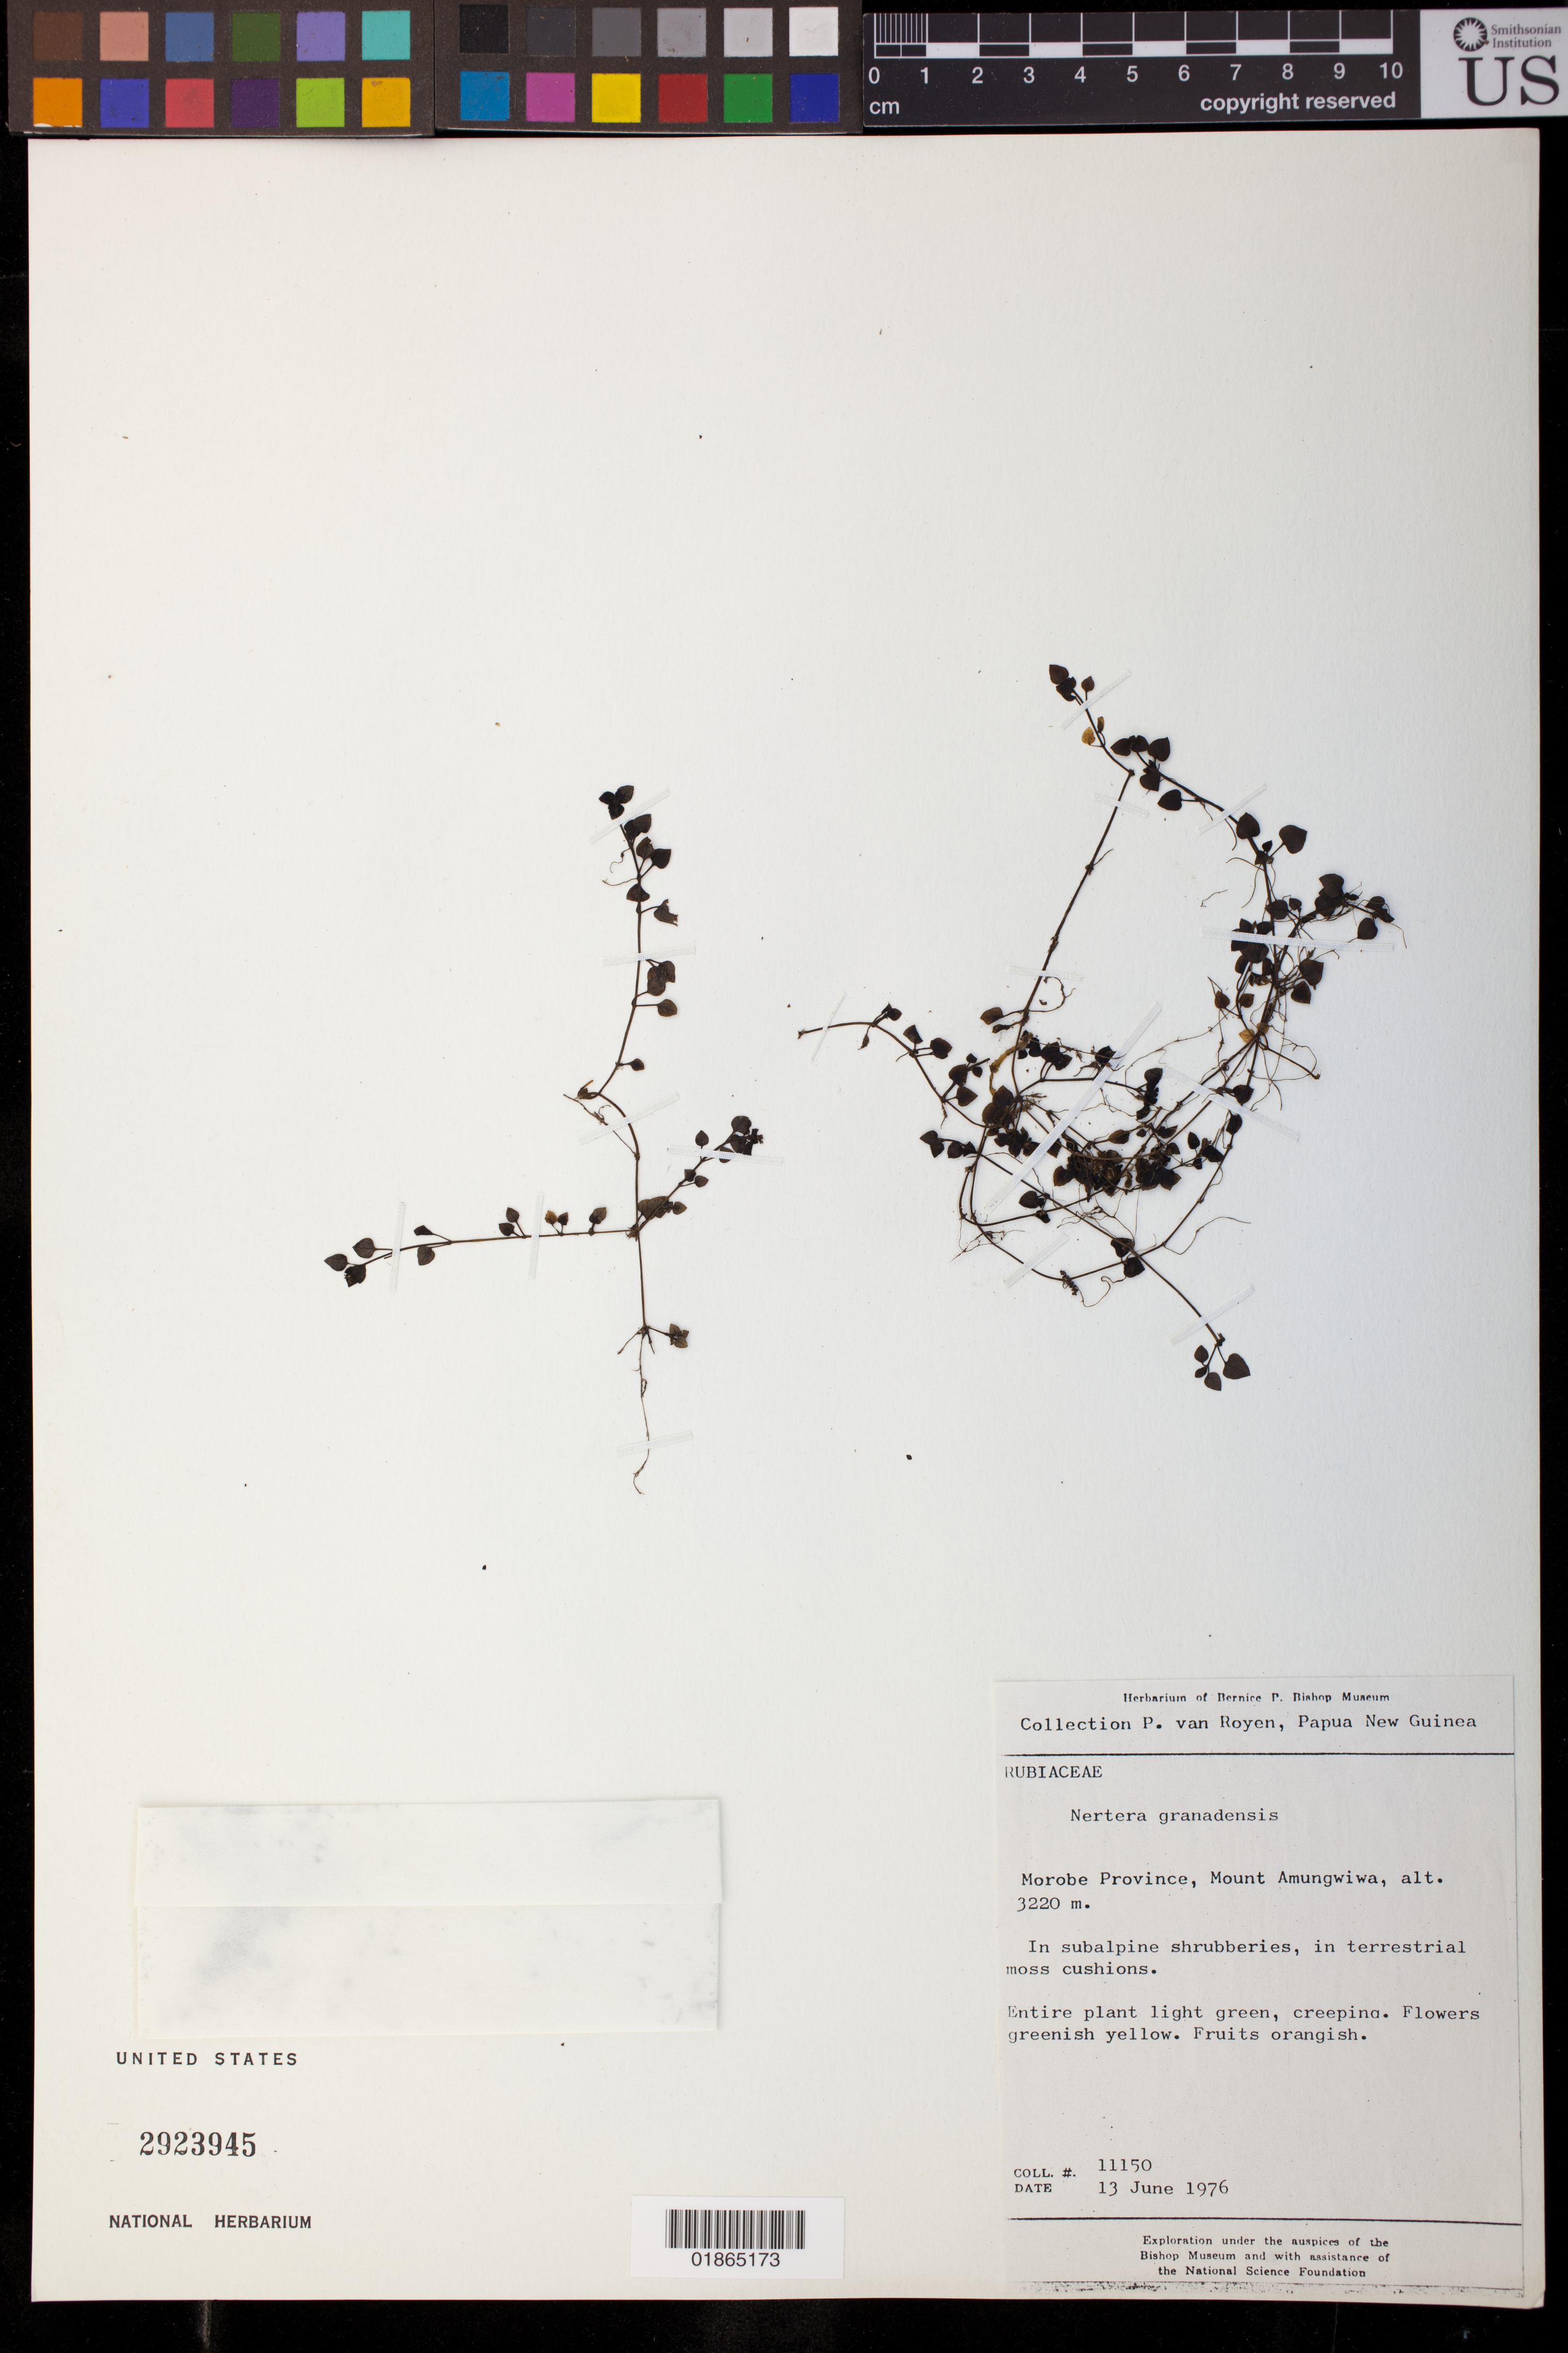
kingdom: Plantae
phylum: Tracheophyta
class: Magnoliopsida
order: Gentianales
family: Rubiaceae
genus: Nertera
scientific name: Nertera granadensis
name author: (Mutis ex L. f.) Druce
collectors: P. van Royen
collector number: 11150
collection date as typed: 13 Jun 1976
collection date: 1976-06-13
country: Papua New Guinea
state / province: Morobe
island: New Guinea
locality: Mt. Amungwiwa, Morobe Province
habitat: In subalpine shrubberies, in terrestrial moss cushions.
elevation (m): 3220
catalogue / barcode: US 2923945